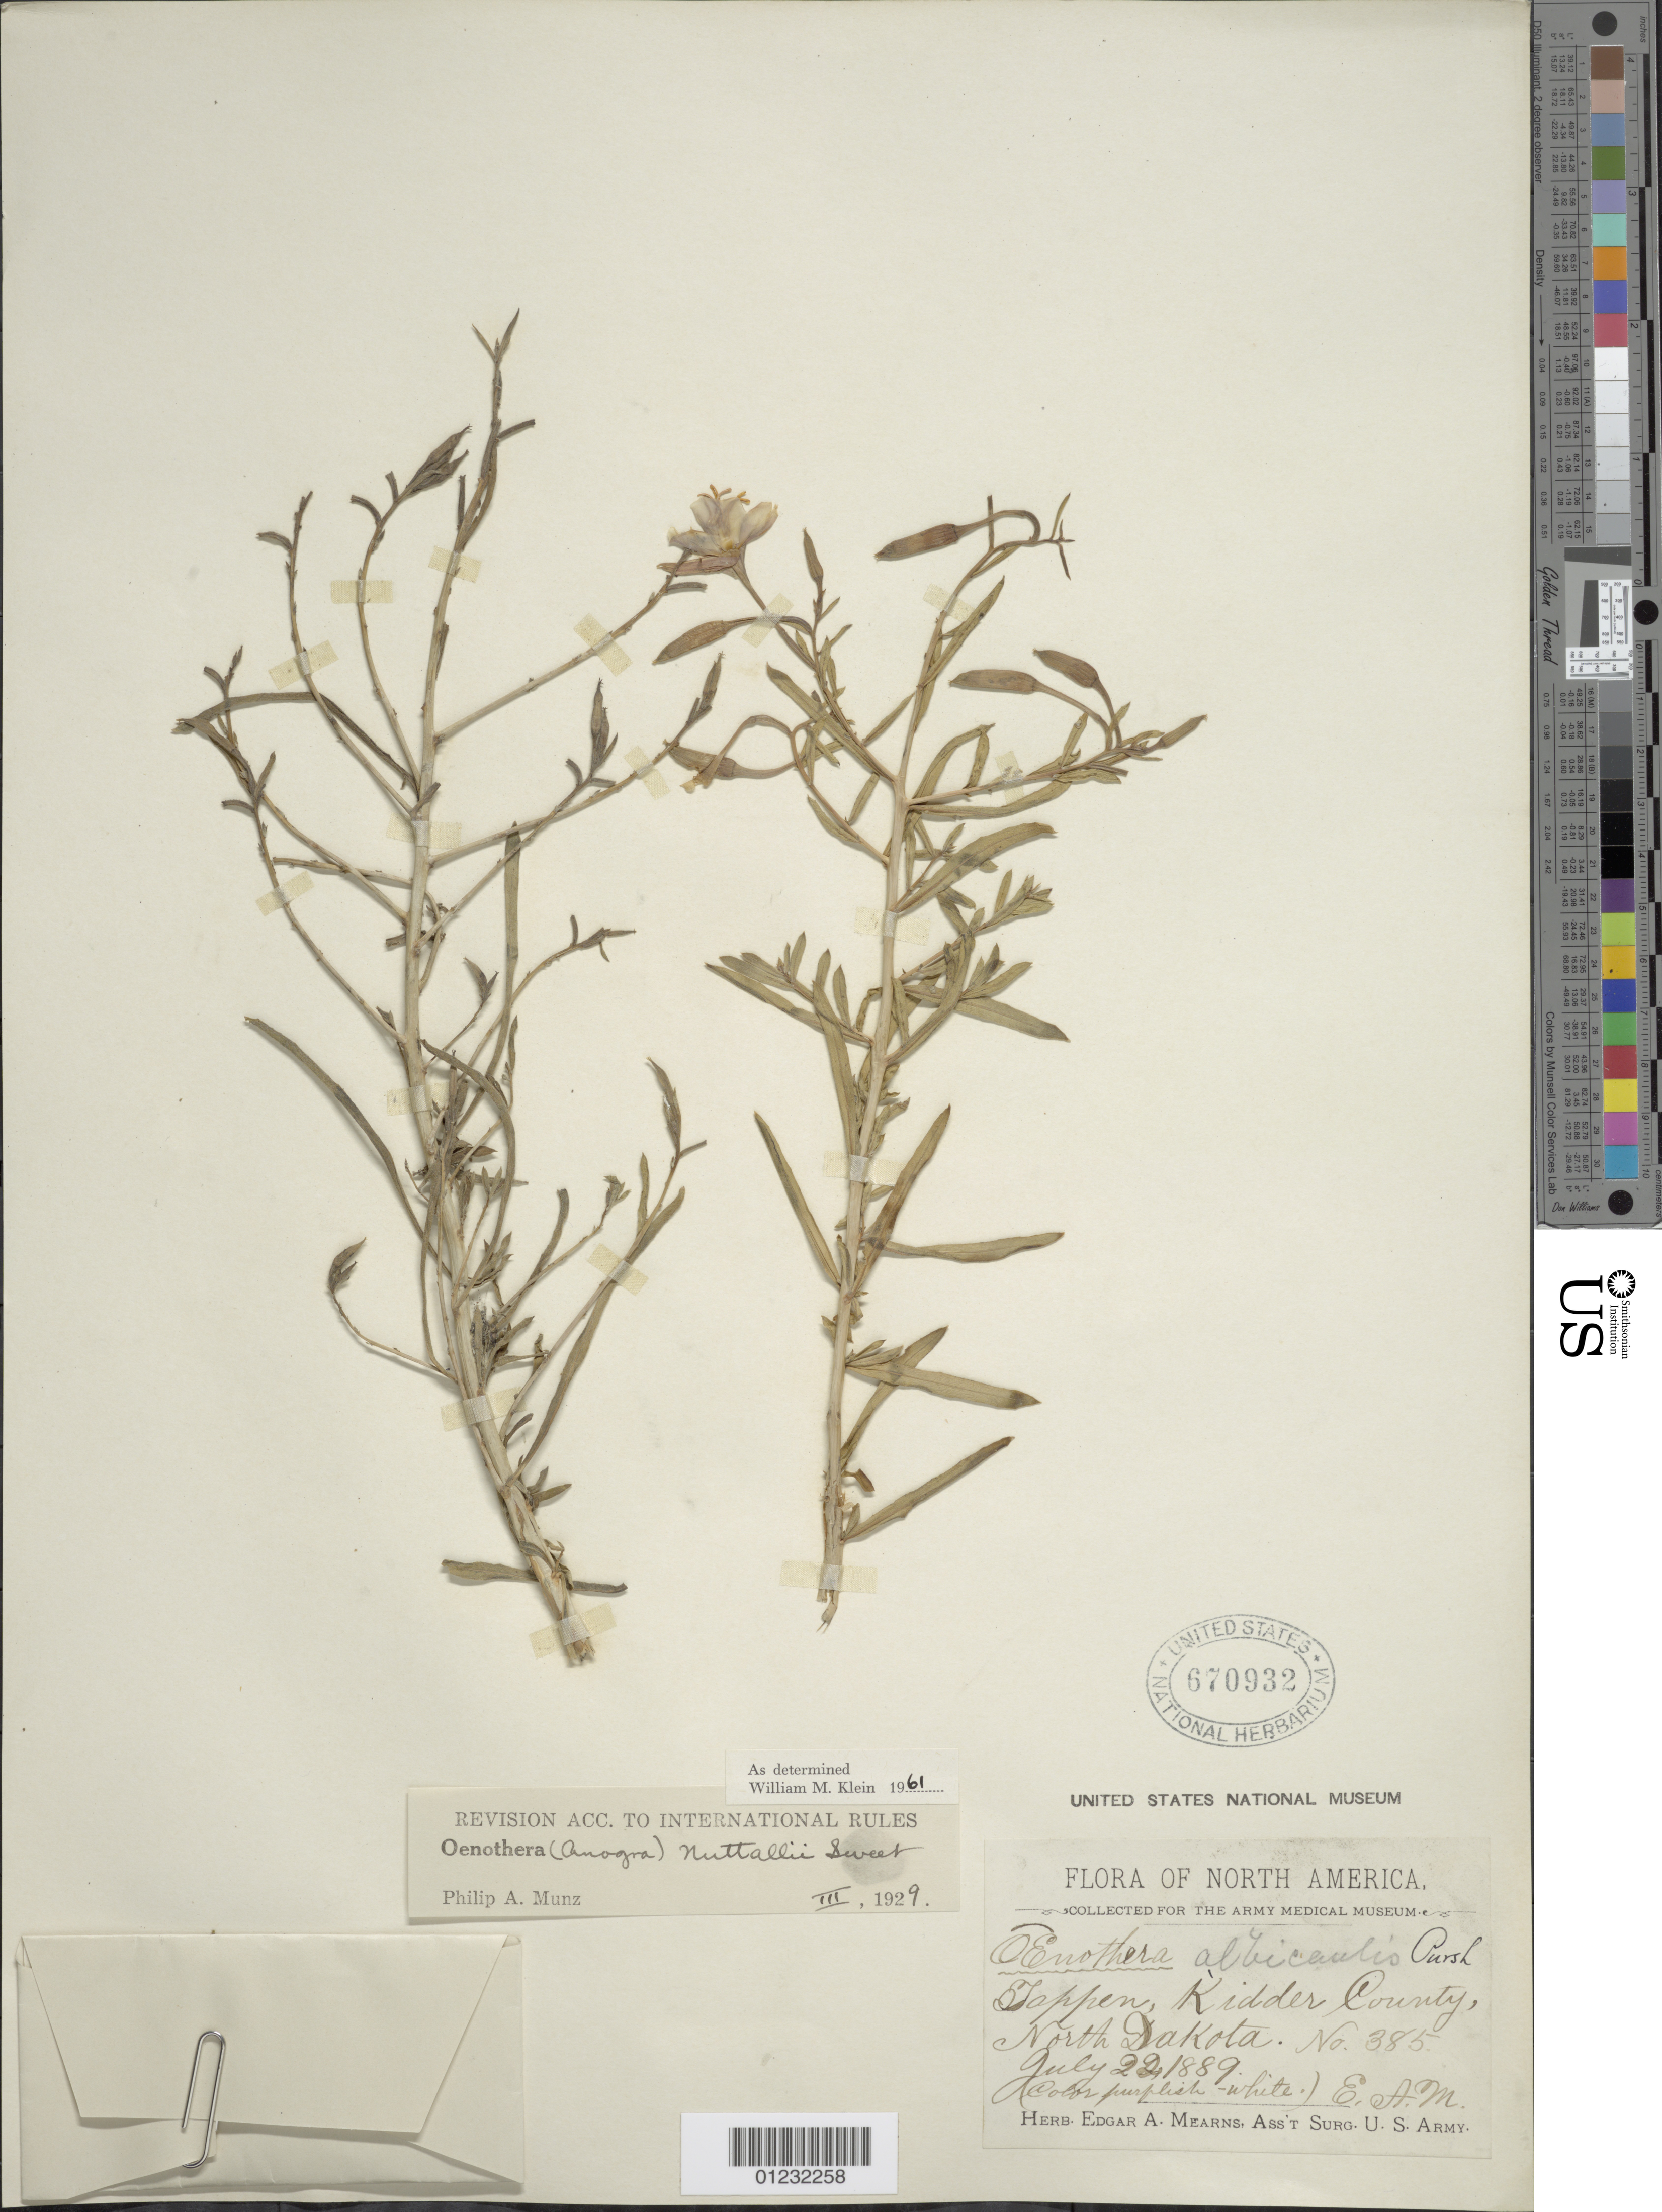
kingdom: Plantae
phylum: Tracheophyta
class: Magnoliopsida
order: Myrtales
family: Onagraceae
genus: Oenothera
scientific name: Oenothera nuttallii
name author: Sweet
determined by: Klein, W. M.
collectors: E. A. Mearns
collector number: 385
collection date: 1889-07-22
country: United States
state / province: North Dakota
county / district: Kidder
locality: Tappen.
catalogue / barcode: US 670932